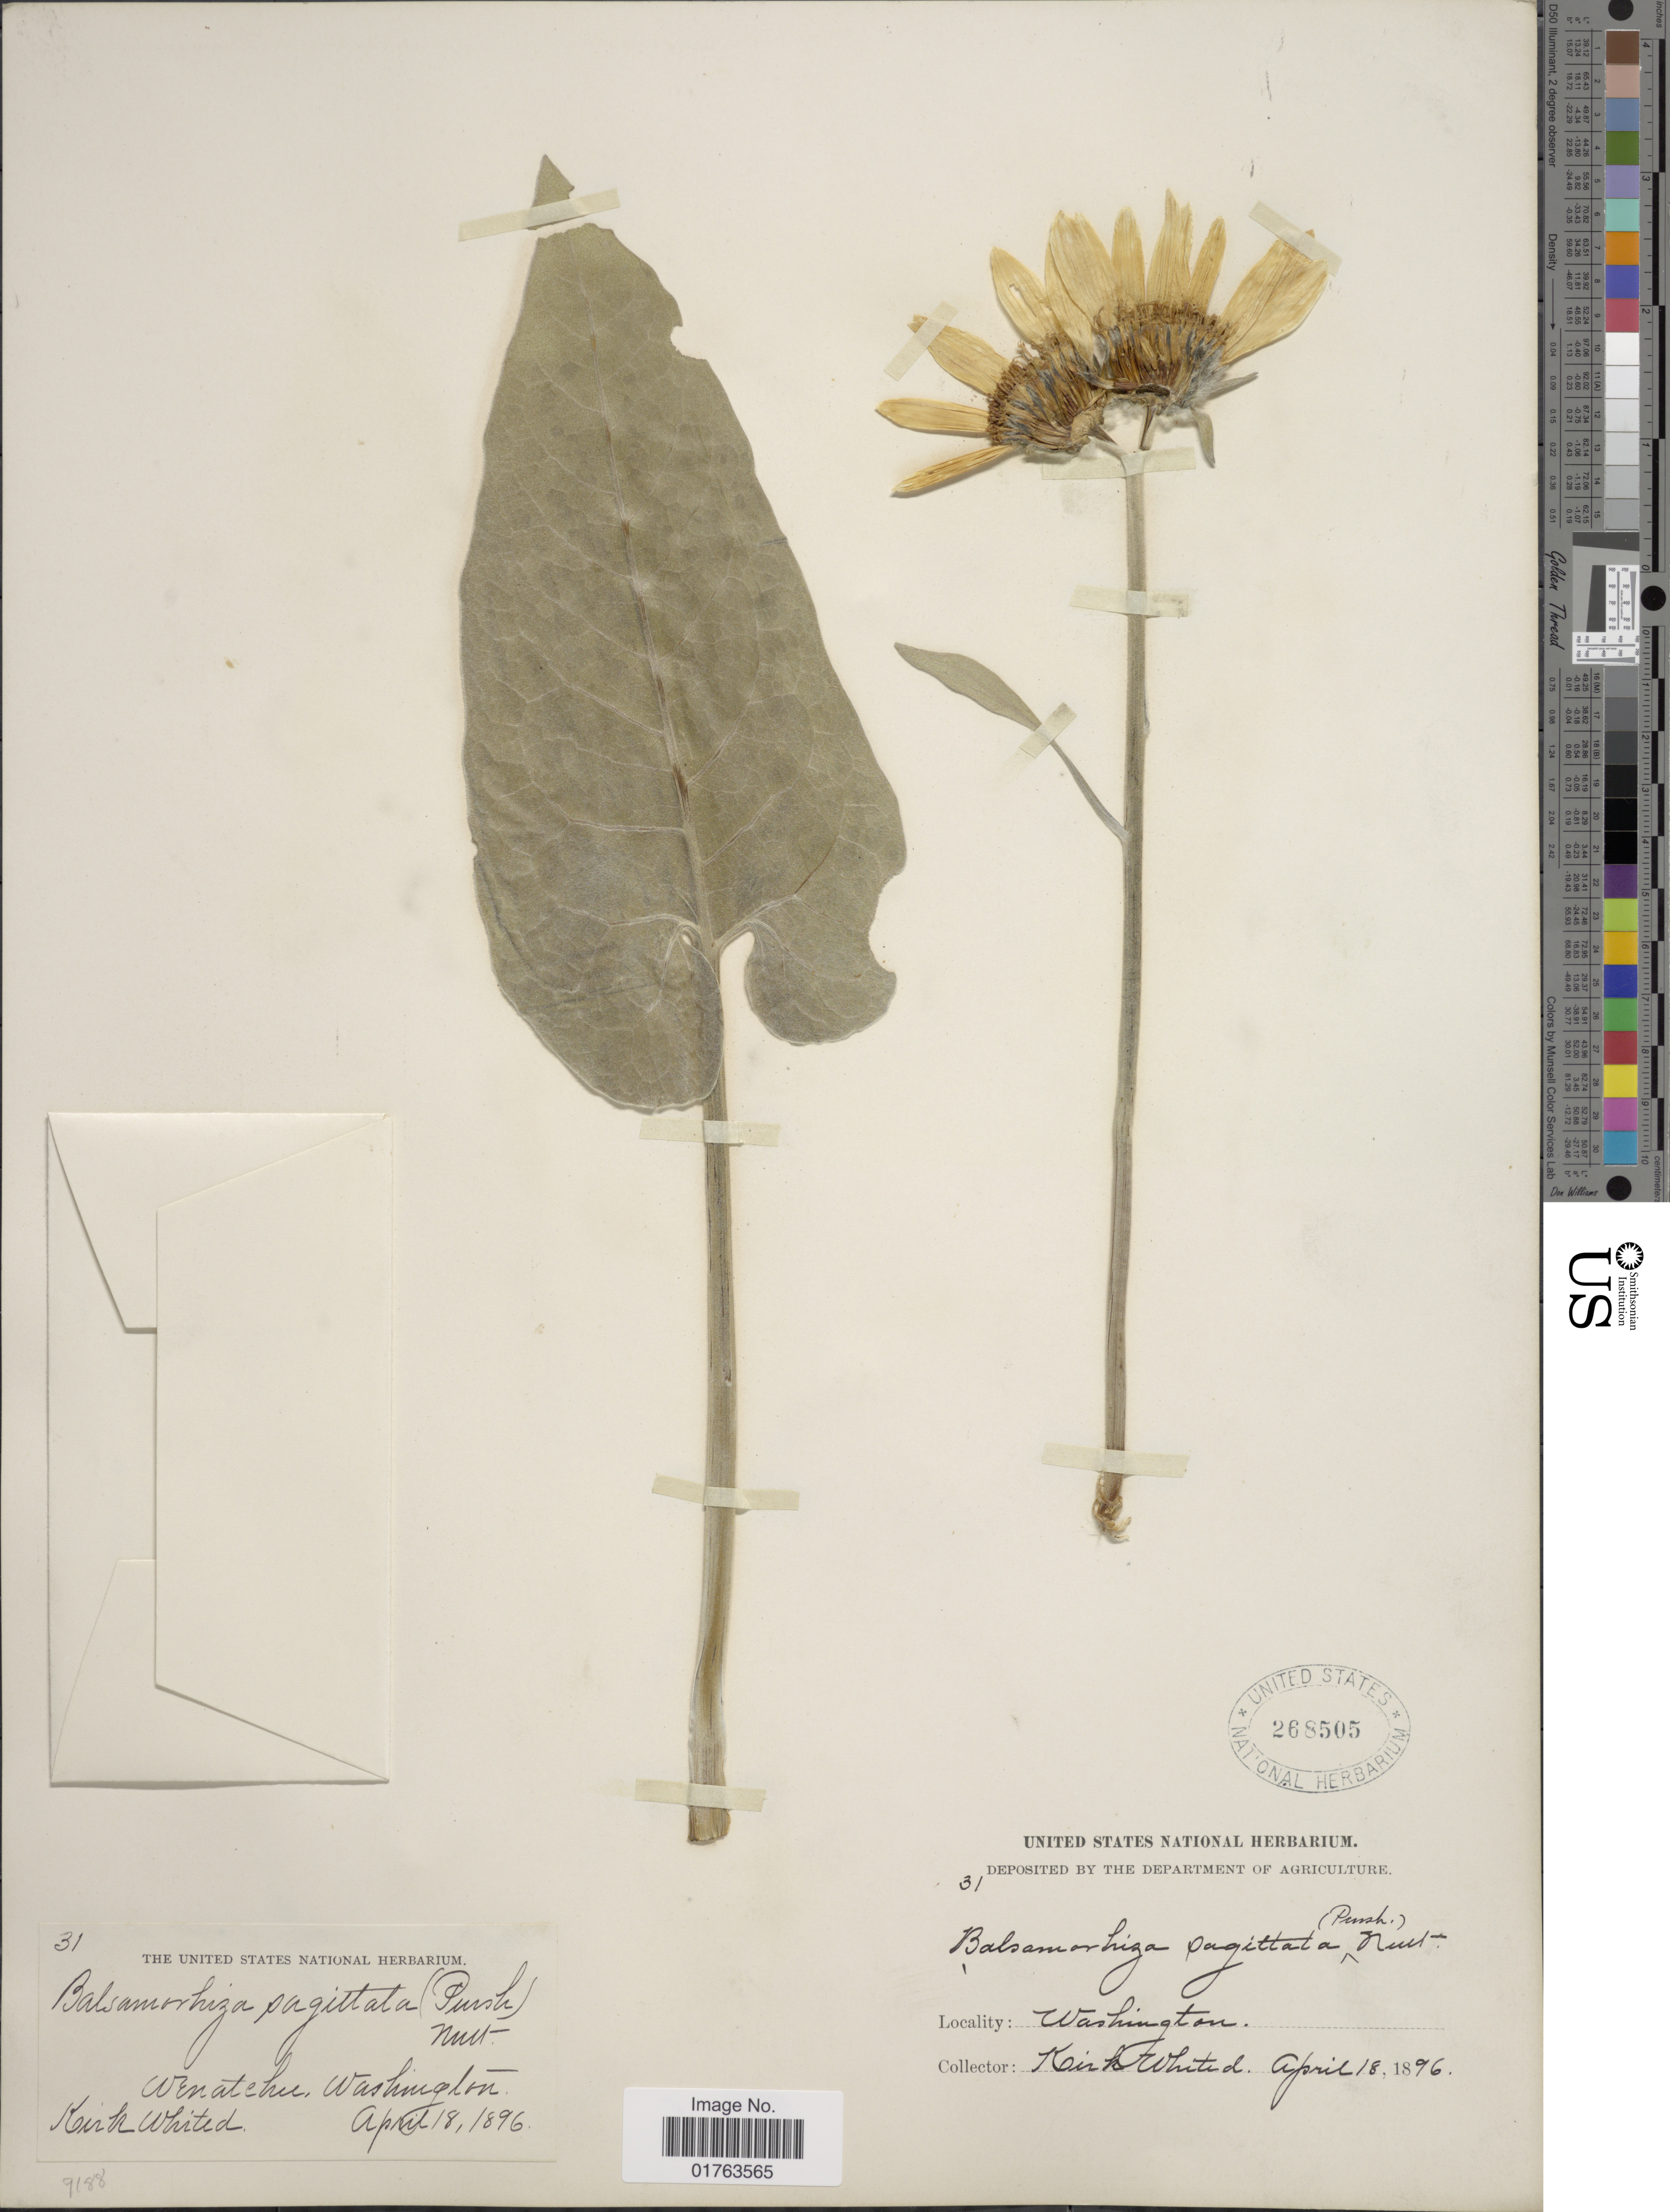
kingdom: Plantae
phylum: Tracheophyta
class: Magnoliopsida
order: Asterales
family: Asteraceae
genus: Balsamorhiza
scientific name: Balsamorhiza sagittata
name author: (Pursh) Nutt.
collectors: K. Whited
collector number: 31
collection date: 1896-04-18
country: United States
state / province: Washington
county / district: Chelan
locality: Wenatchee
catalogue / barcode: US 268505